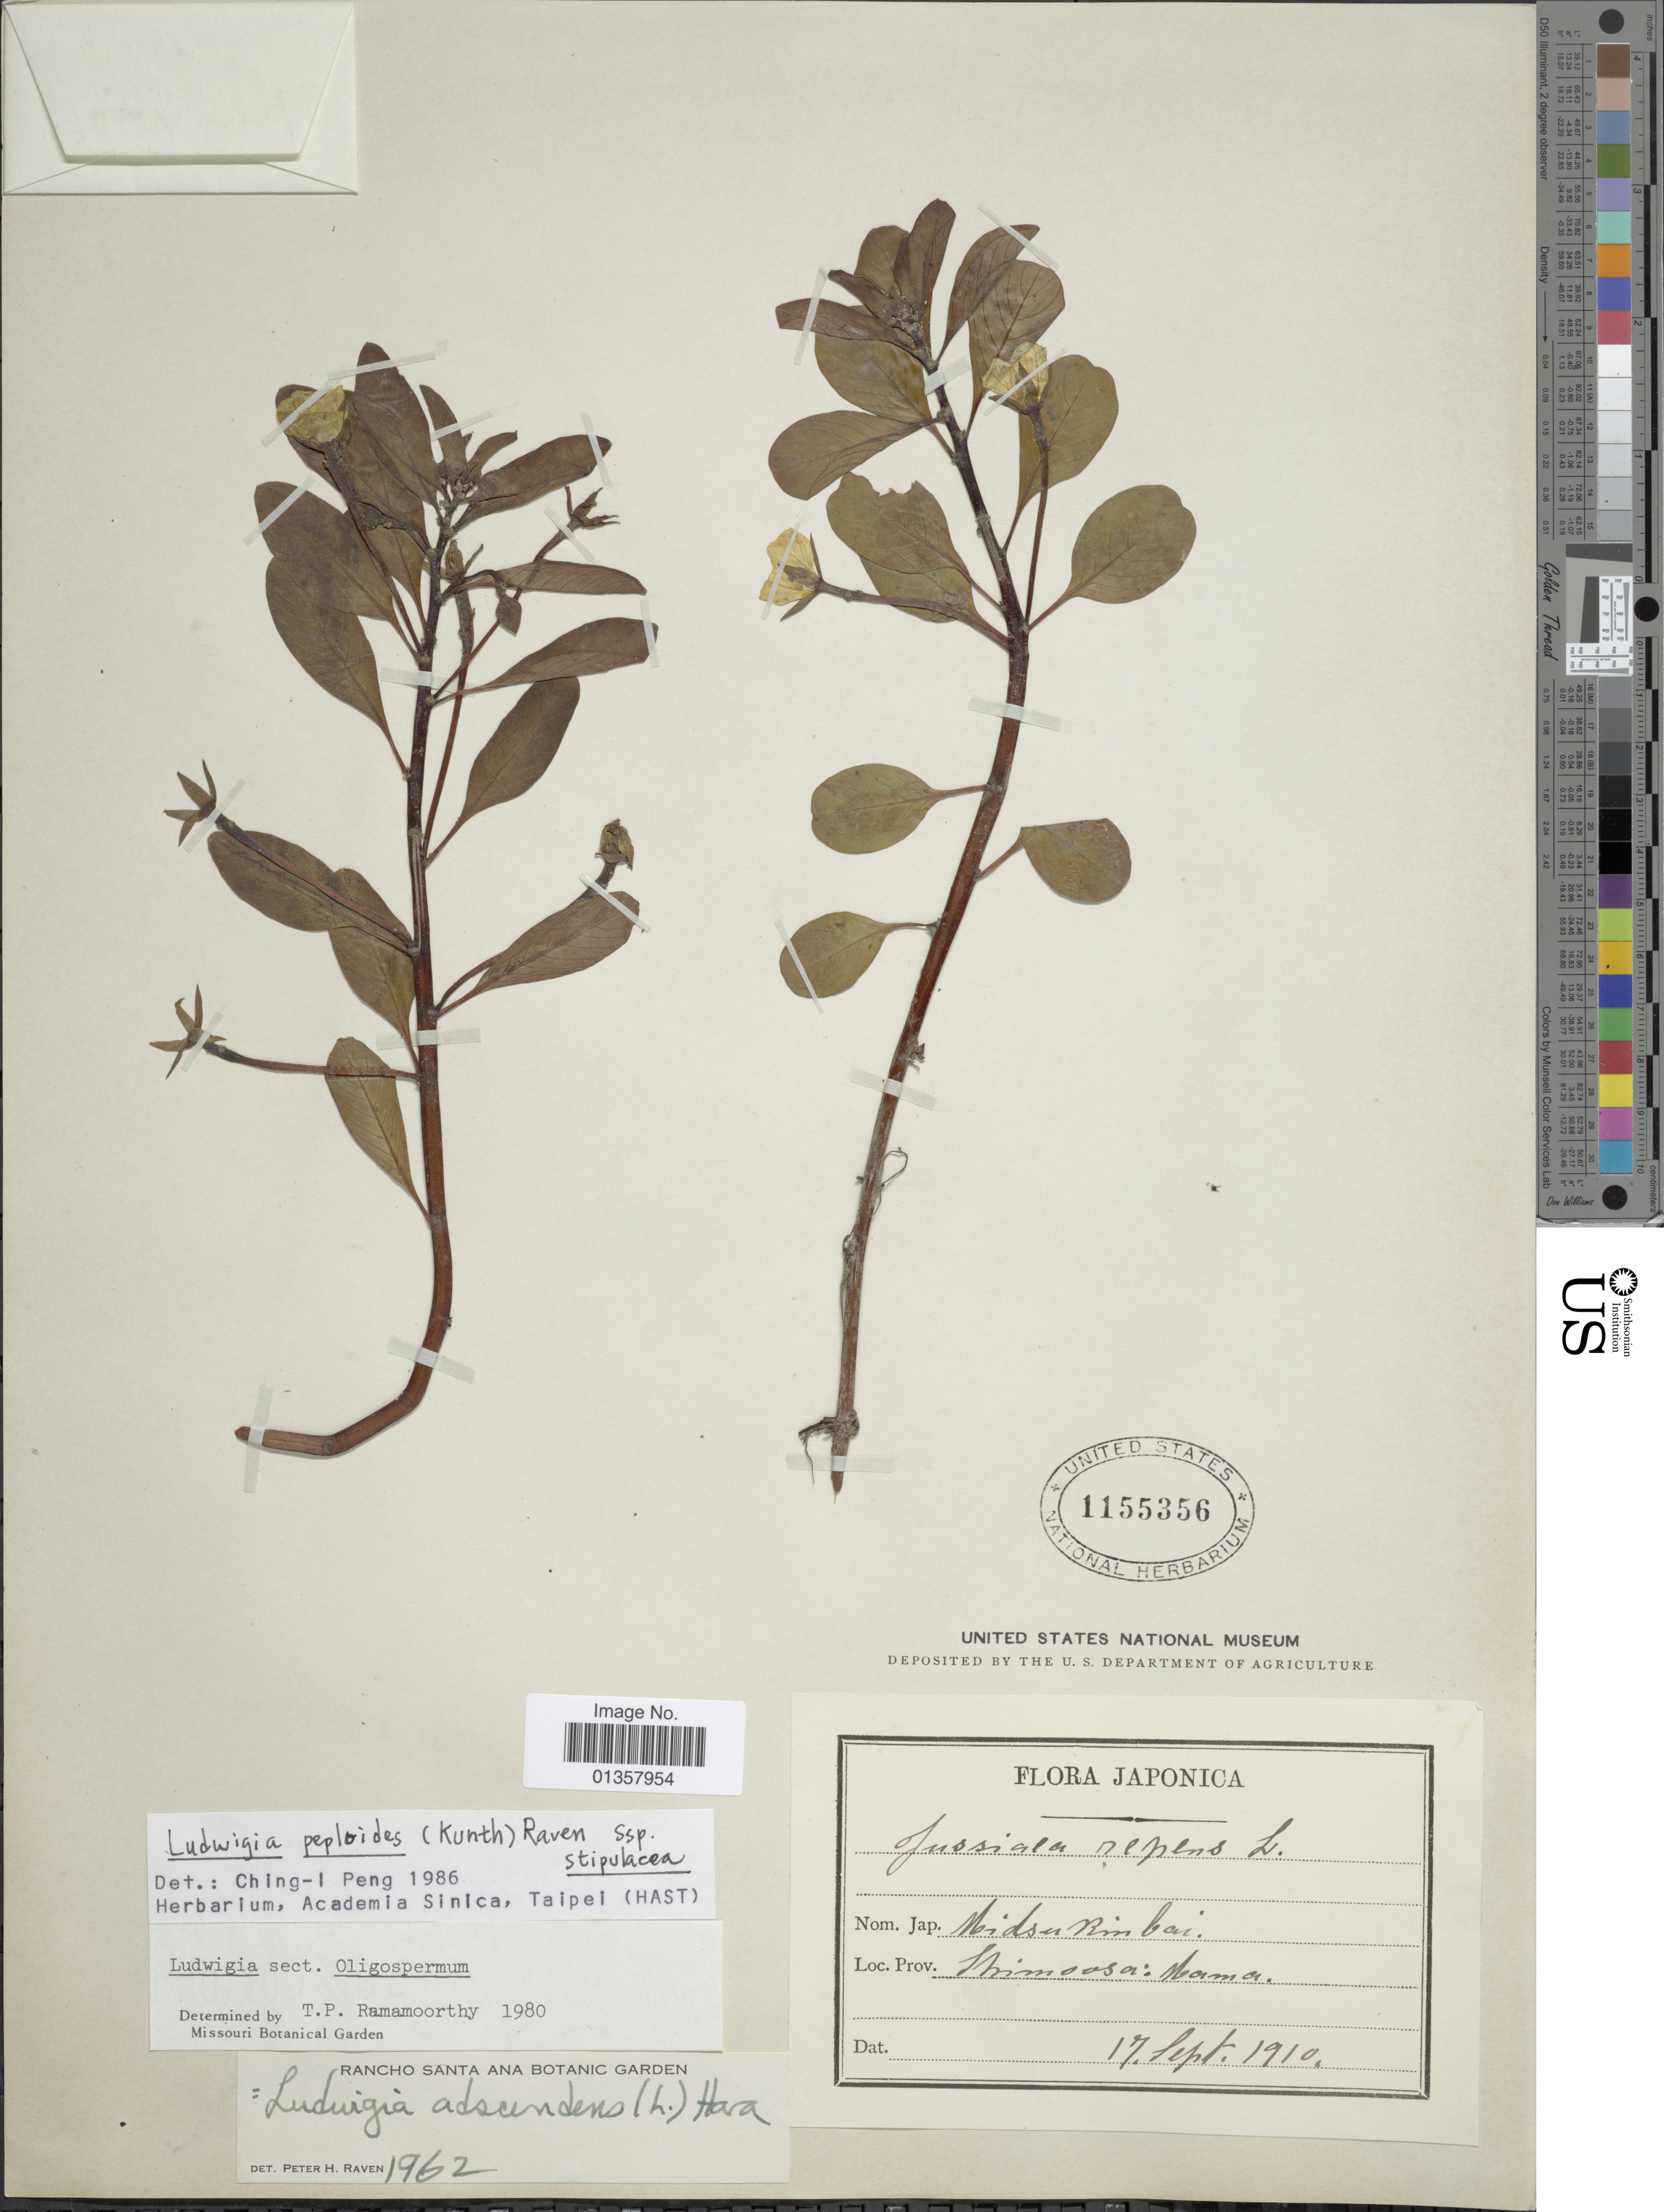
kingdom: Plantae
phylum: Tracheophyta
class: Magnoliopsida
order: Myrtales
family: Onagraceae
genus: Ludwigia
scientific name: Ludwigia peploides subsp. stipulacea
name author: (Ohwi) P.H. Raven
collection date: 1910-09-17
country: Japan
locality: Prov. Shimoosa: Mama.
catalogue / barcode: US 1155356